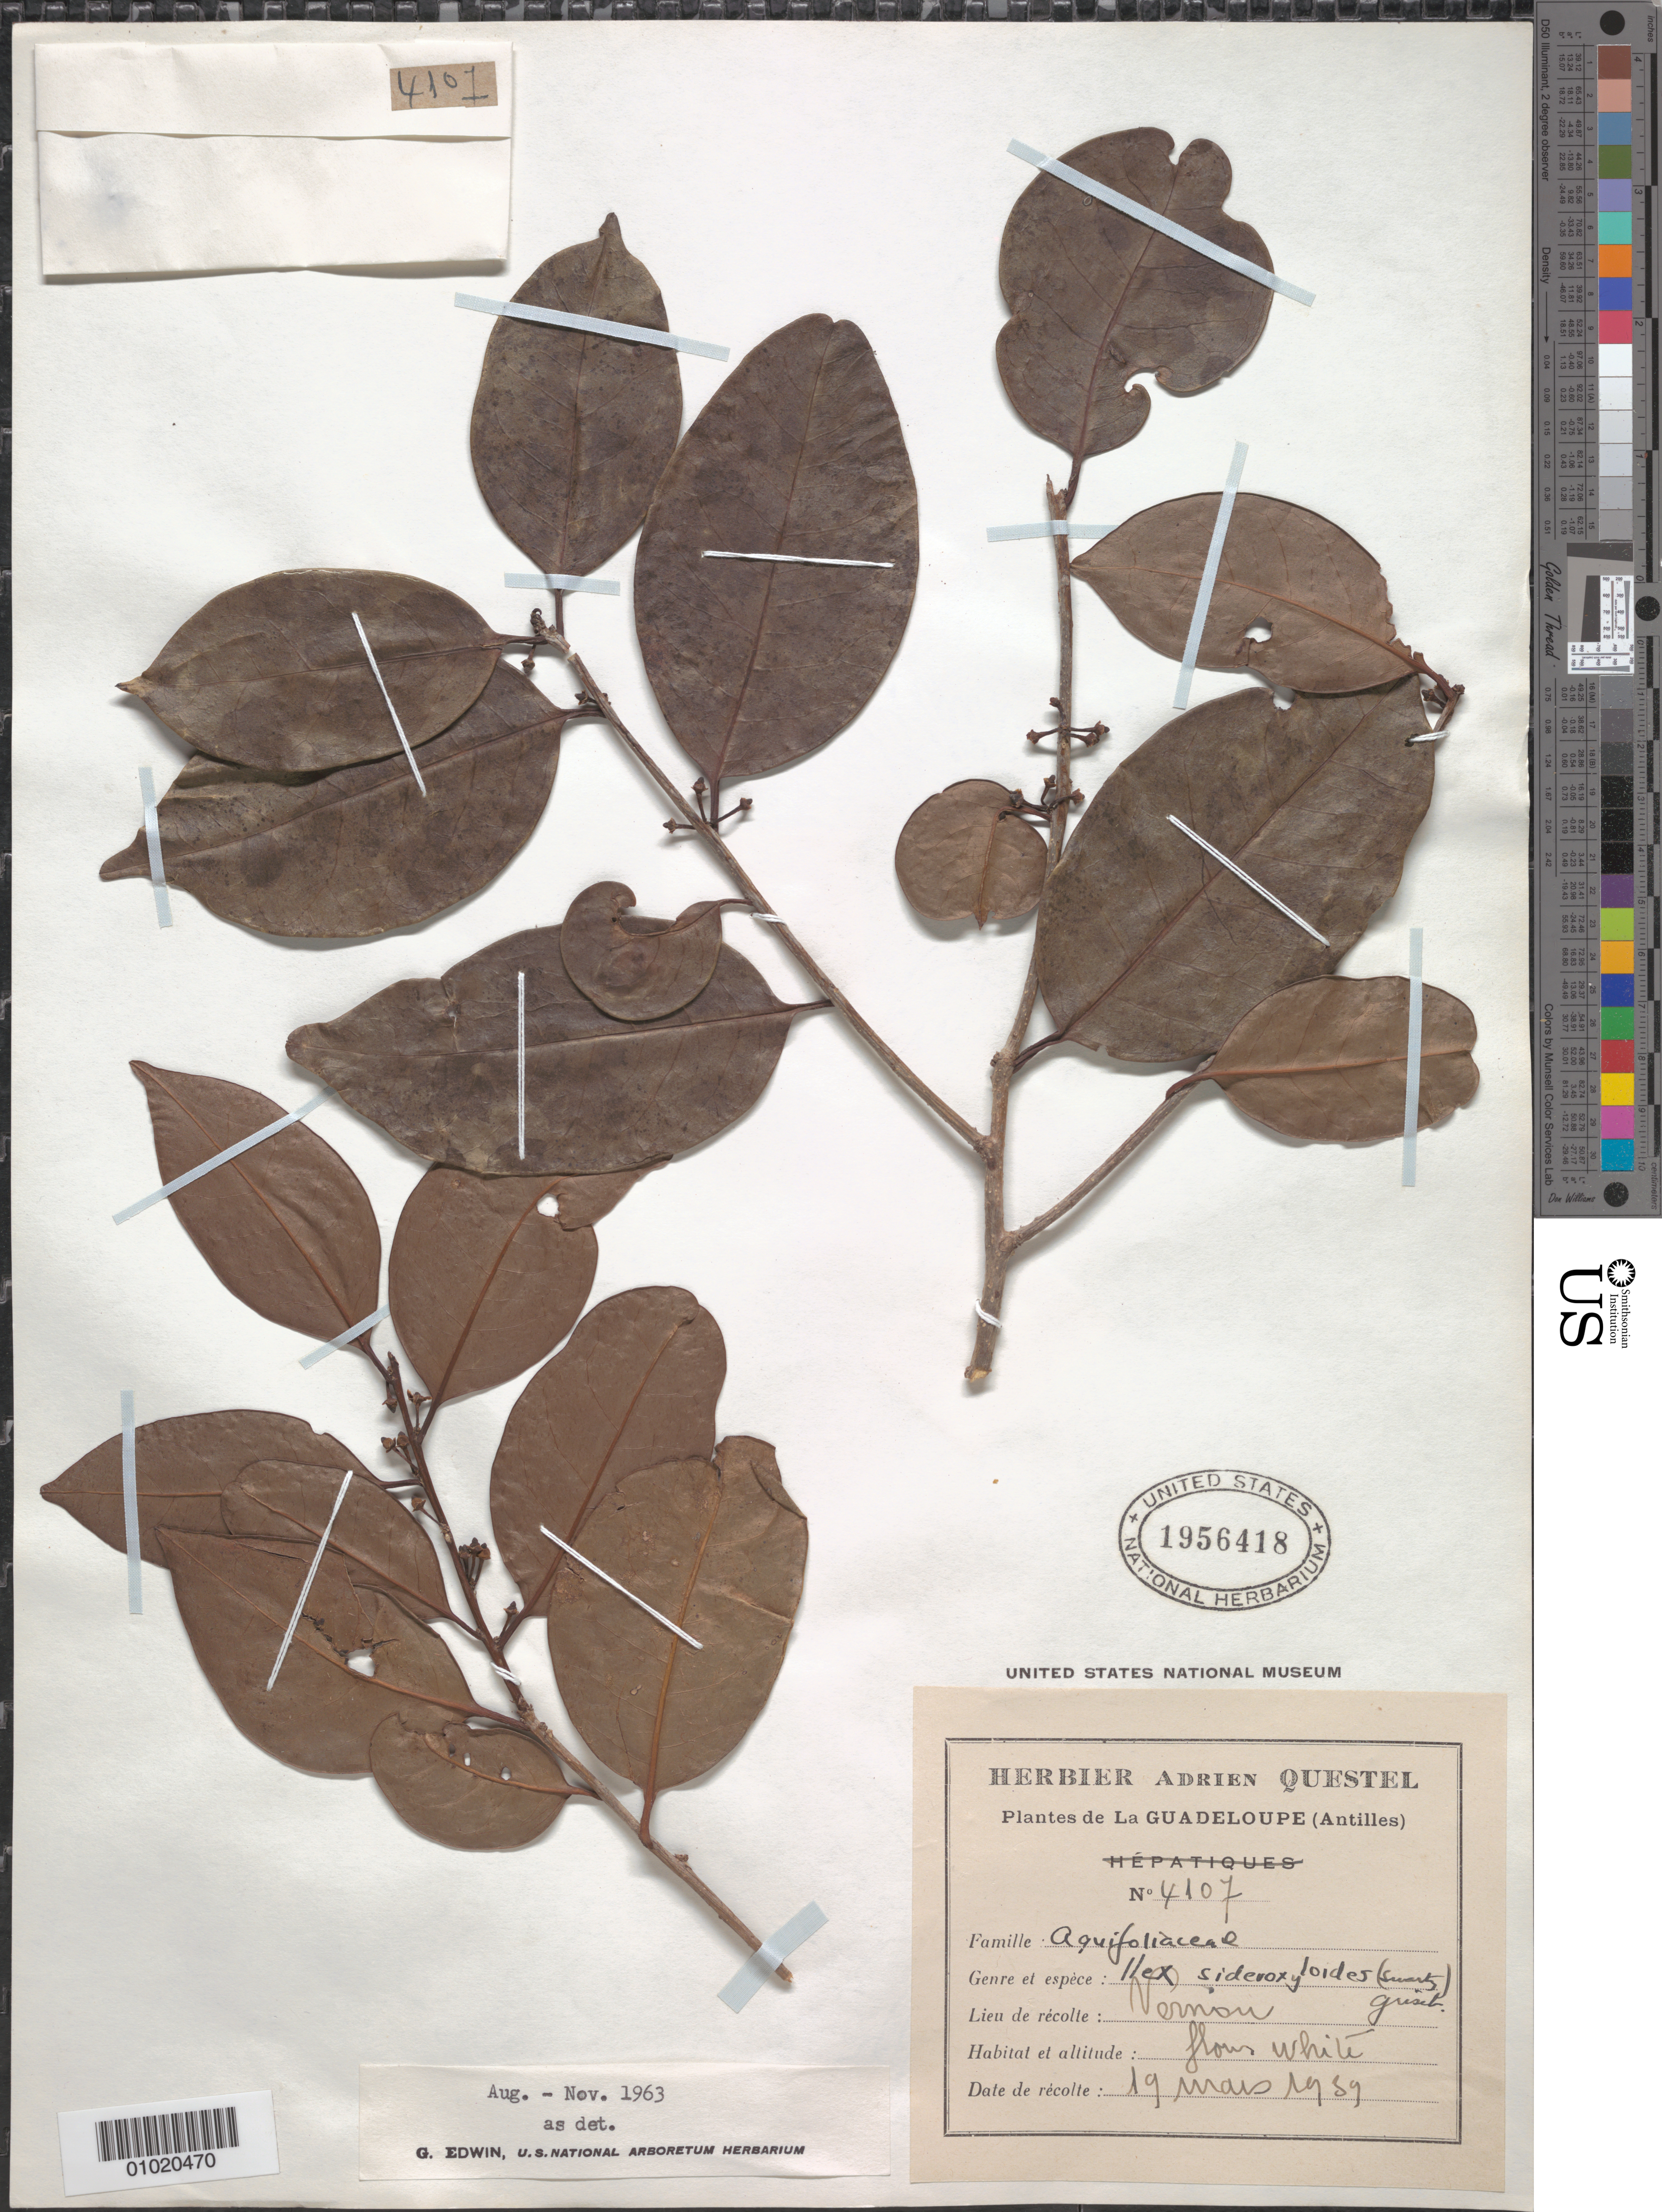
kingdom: Plantae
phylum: Tracheophyta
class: Magnoliopsida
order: Aquifoliales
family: Aquifoliaceae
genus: Ilex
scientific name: Ilex sideroxyloides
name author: (Sw.) Griseb.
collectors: A. Questel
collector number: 4101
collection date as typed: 19 Mar 1959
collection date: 1959-03-19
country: Guadeloupe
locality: Vernion?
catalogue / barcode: US 1956418